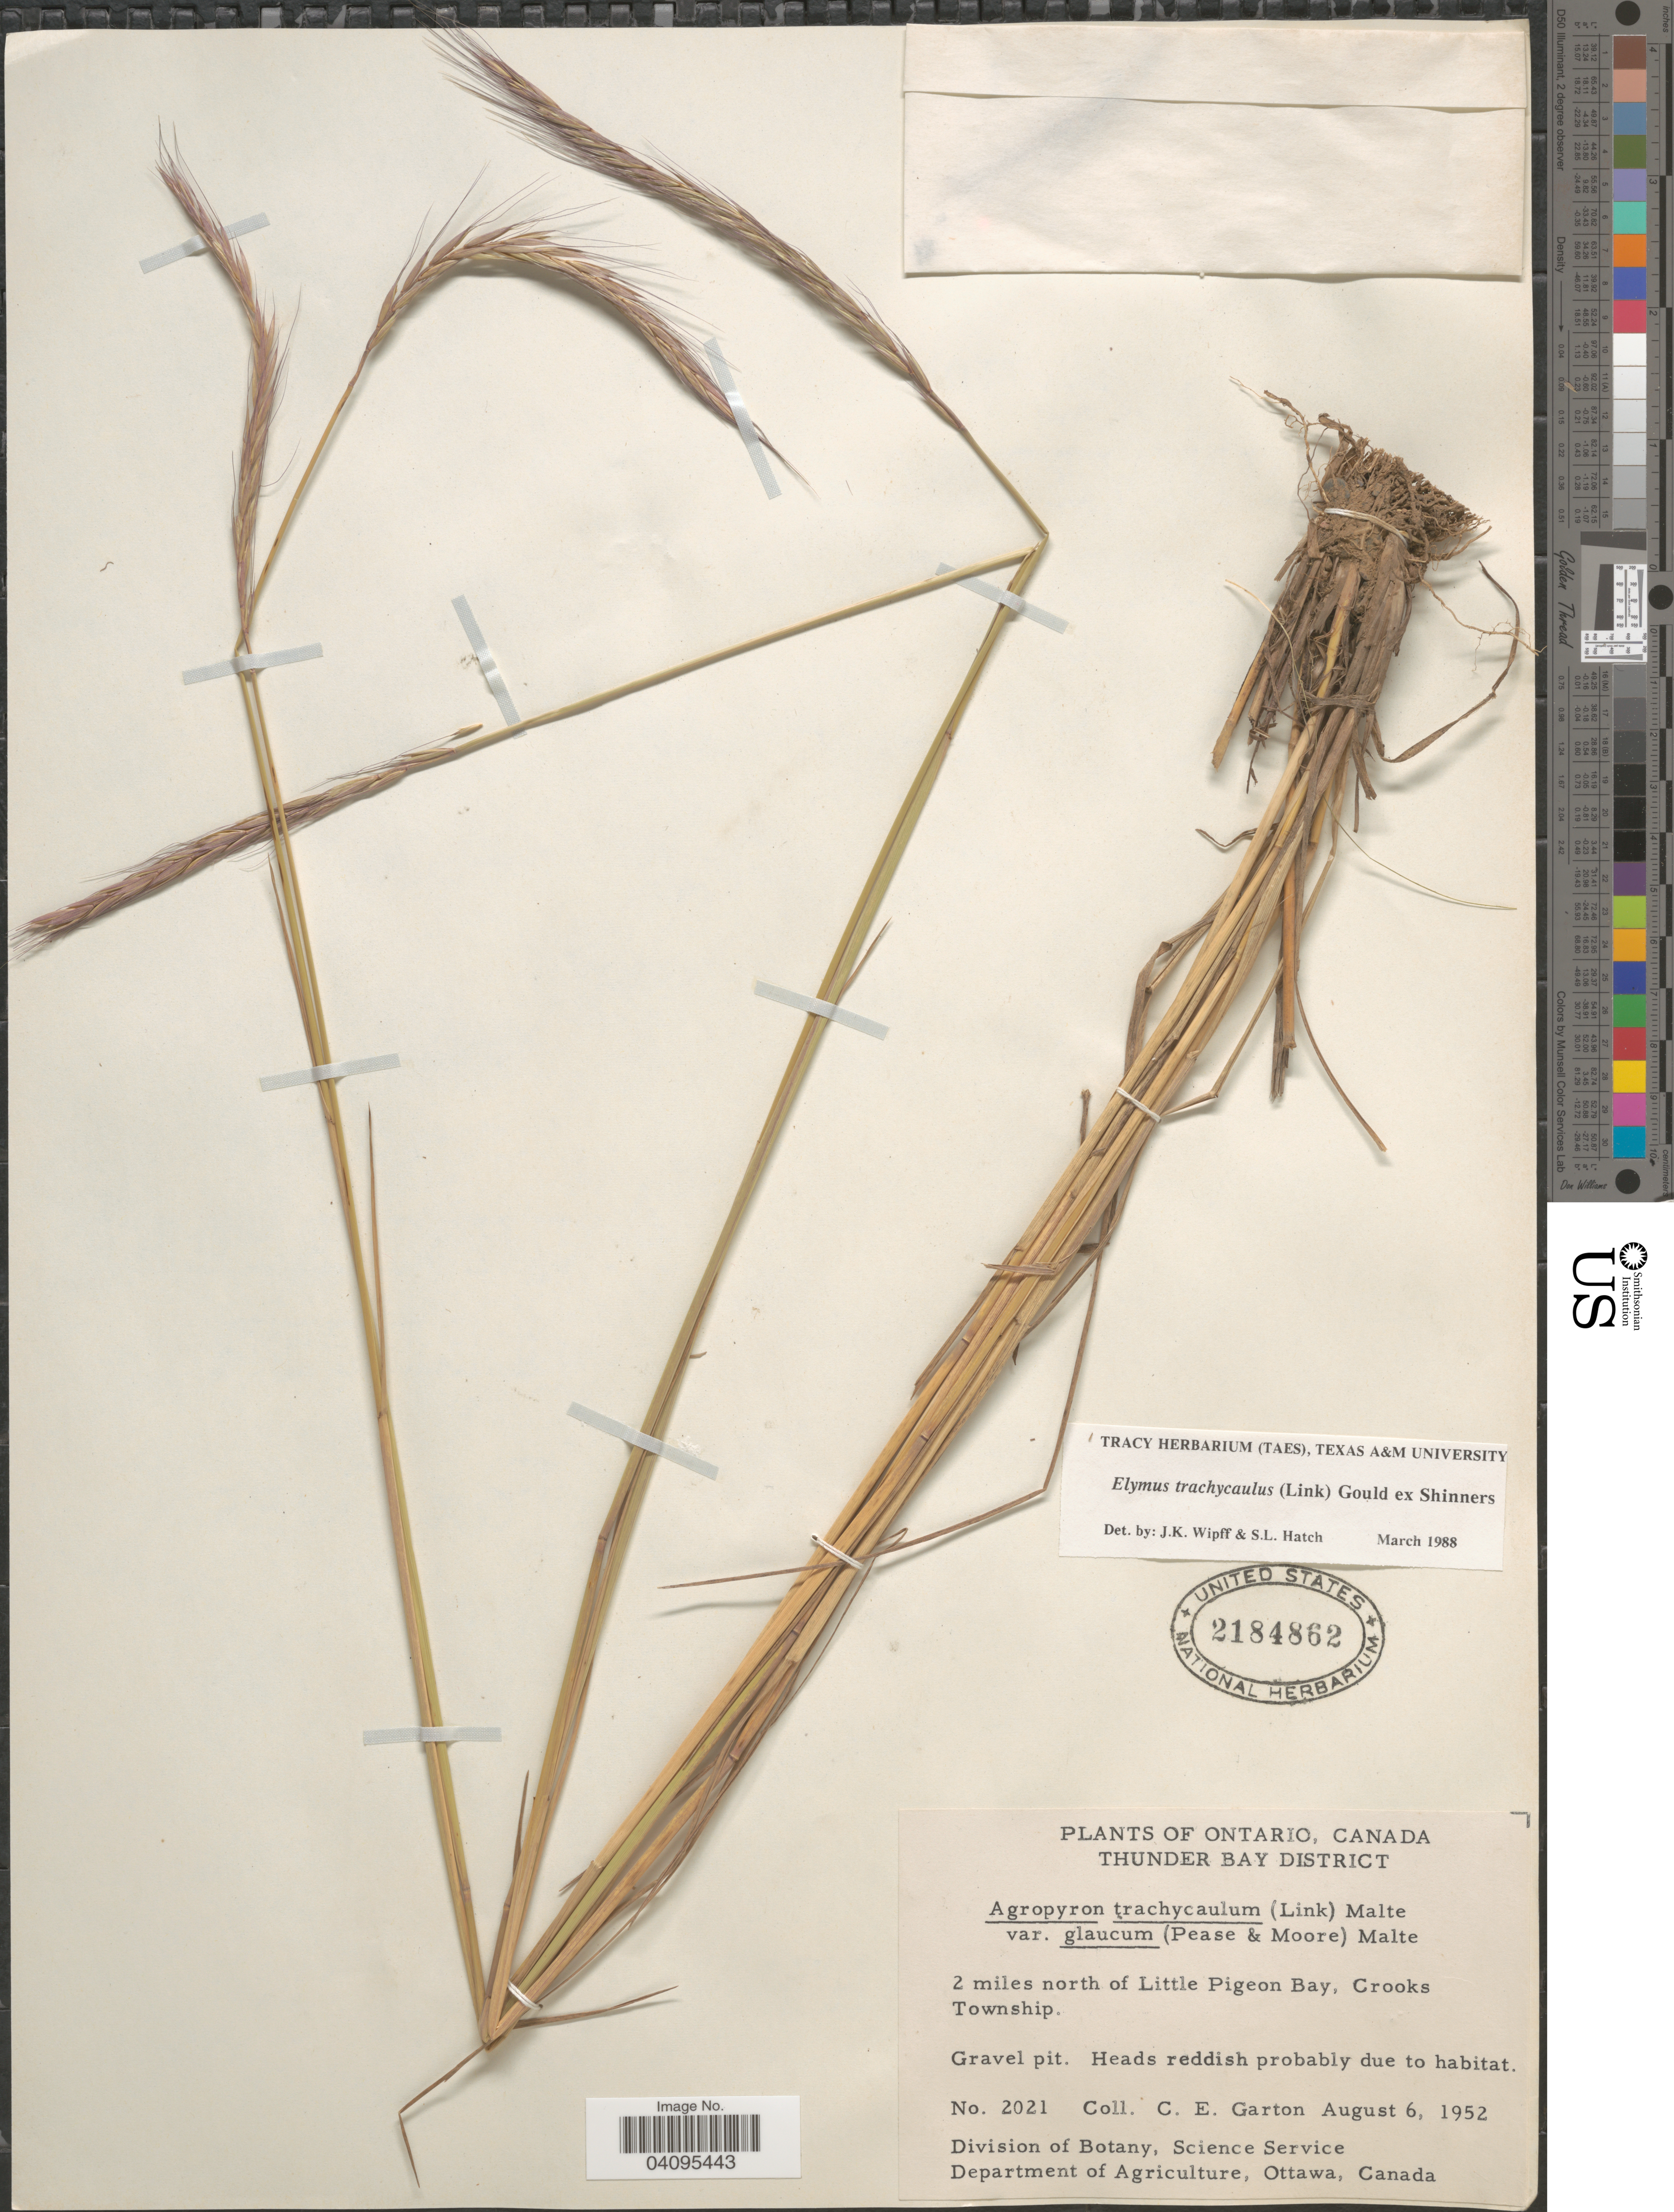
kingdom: Plantae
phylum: Tracheophyta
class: Liliopsida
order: Poales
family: Poaceae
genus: Elymus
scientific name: Elymus trachycaulus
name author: (Link) Gould ex Shinners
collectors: C. E. Garton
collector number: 2021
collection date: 1952-08-06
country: Canada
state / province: Ontario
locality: Thunder Bay District. 2 miles north of Little Pigeon Bay, Crooks Township. Gravel pit. Heads reddish probably due to habitat.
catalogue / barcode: US 2184862